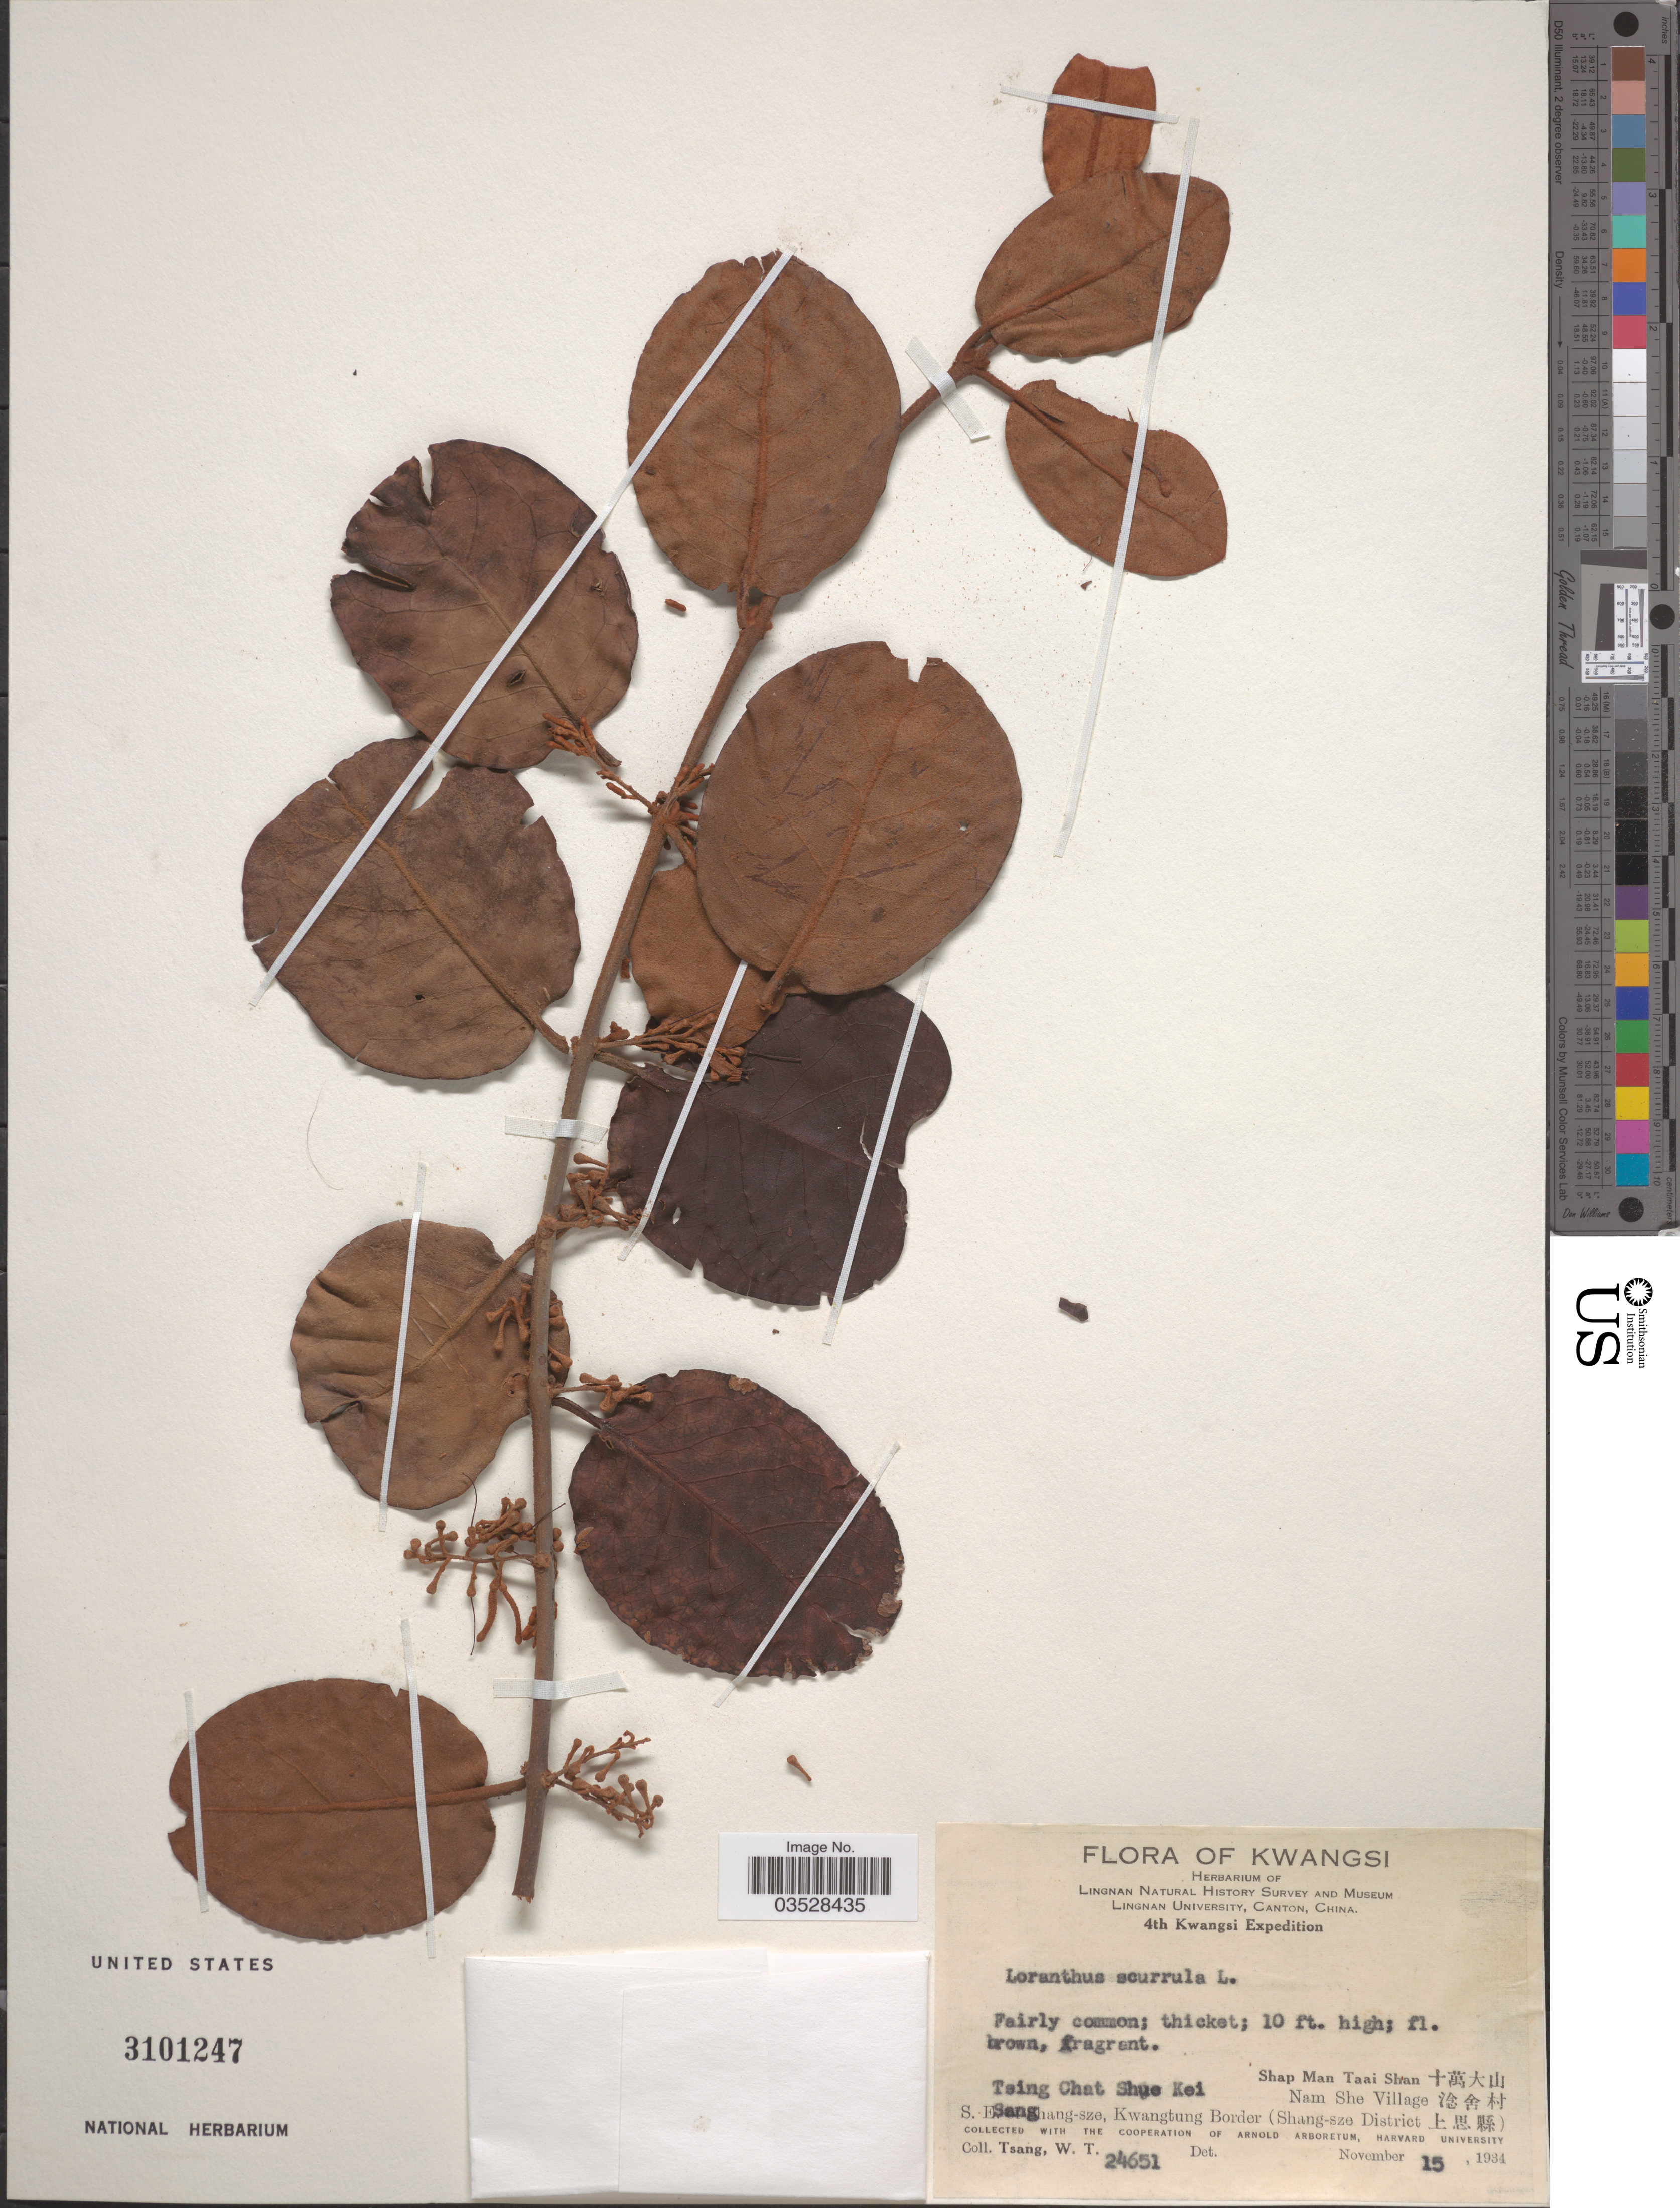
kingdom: Plantae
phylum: Tracheophyta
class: Magnoliopsida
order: Santalales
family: Loranthaceae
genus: Loranthus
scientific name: Loranthus scurrula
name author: L.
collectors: W. T. Tsang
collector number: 24651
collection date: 1934-11-15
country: China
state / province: Guangxi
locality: Kwangsi. Tsing Chat Shue Kei Sang. Shap Man Taai Shan X. Nam She Village X. S. E. of Shang-sze, Kwangtung Border (Shang-sze District X).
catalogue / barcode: US 3101247